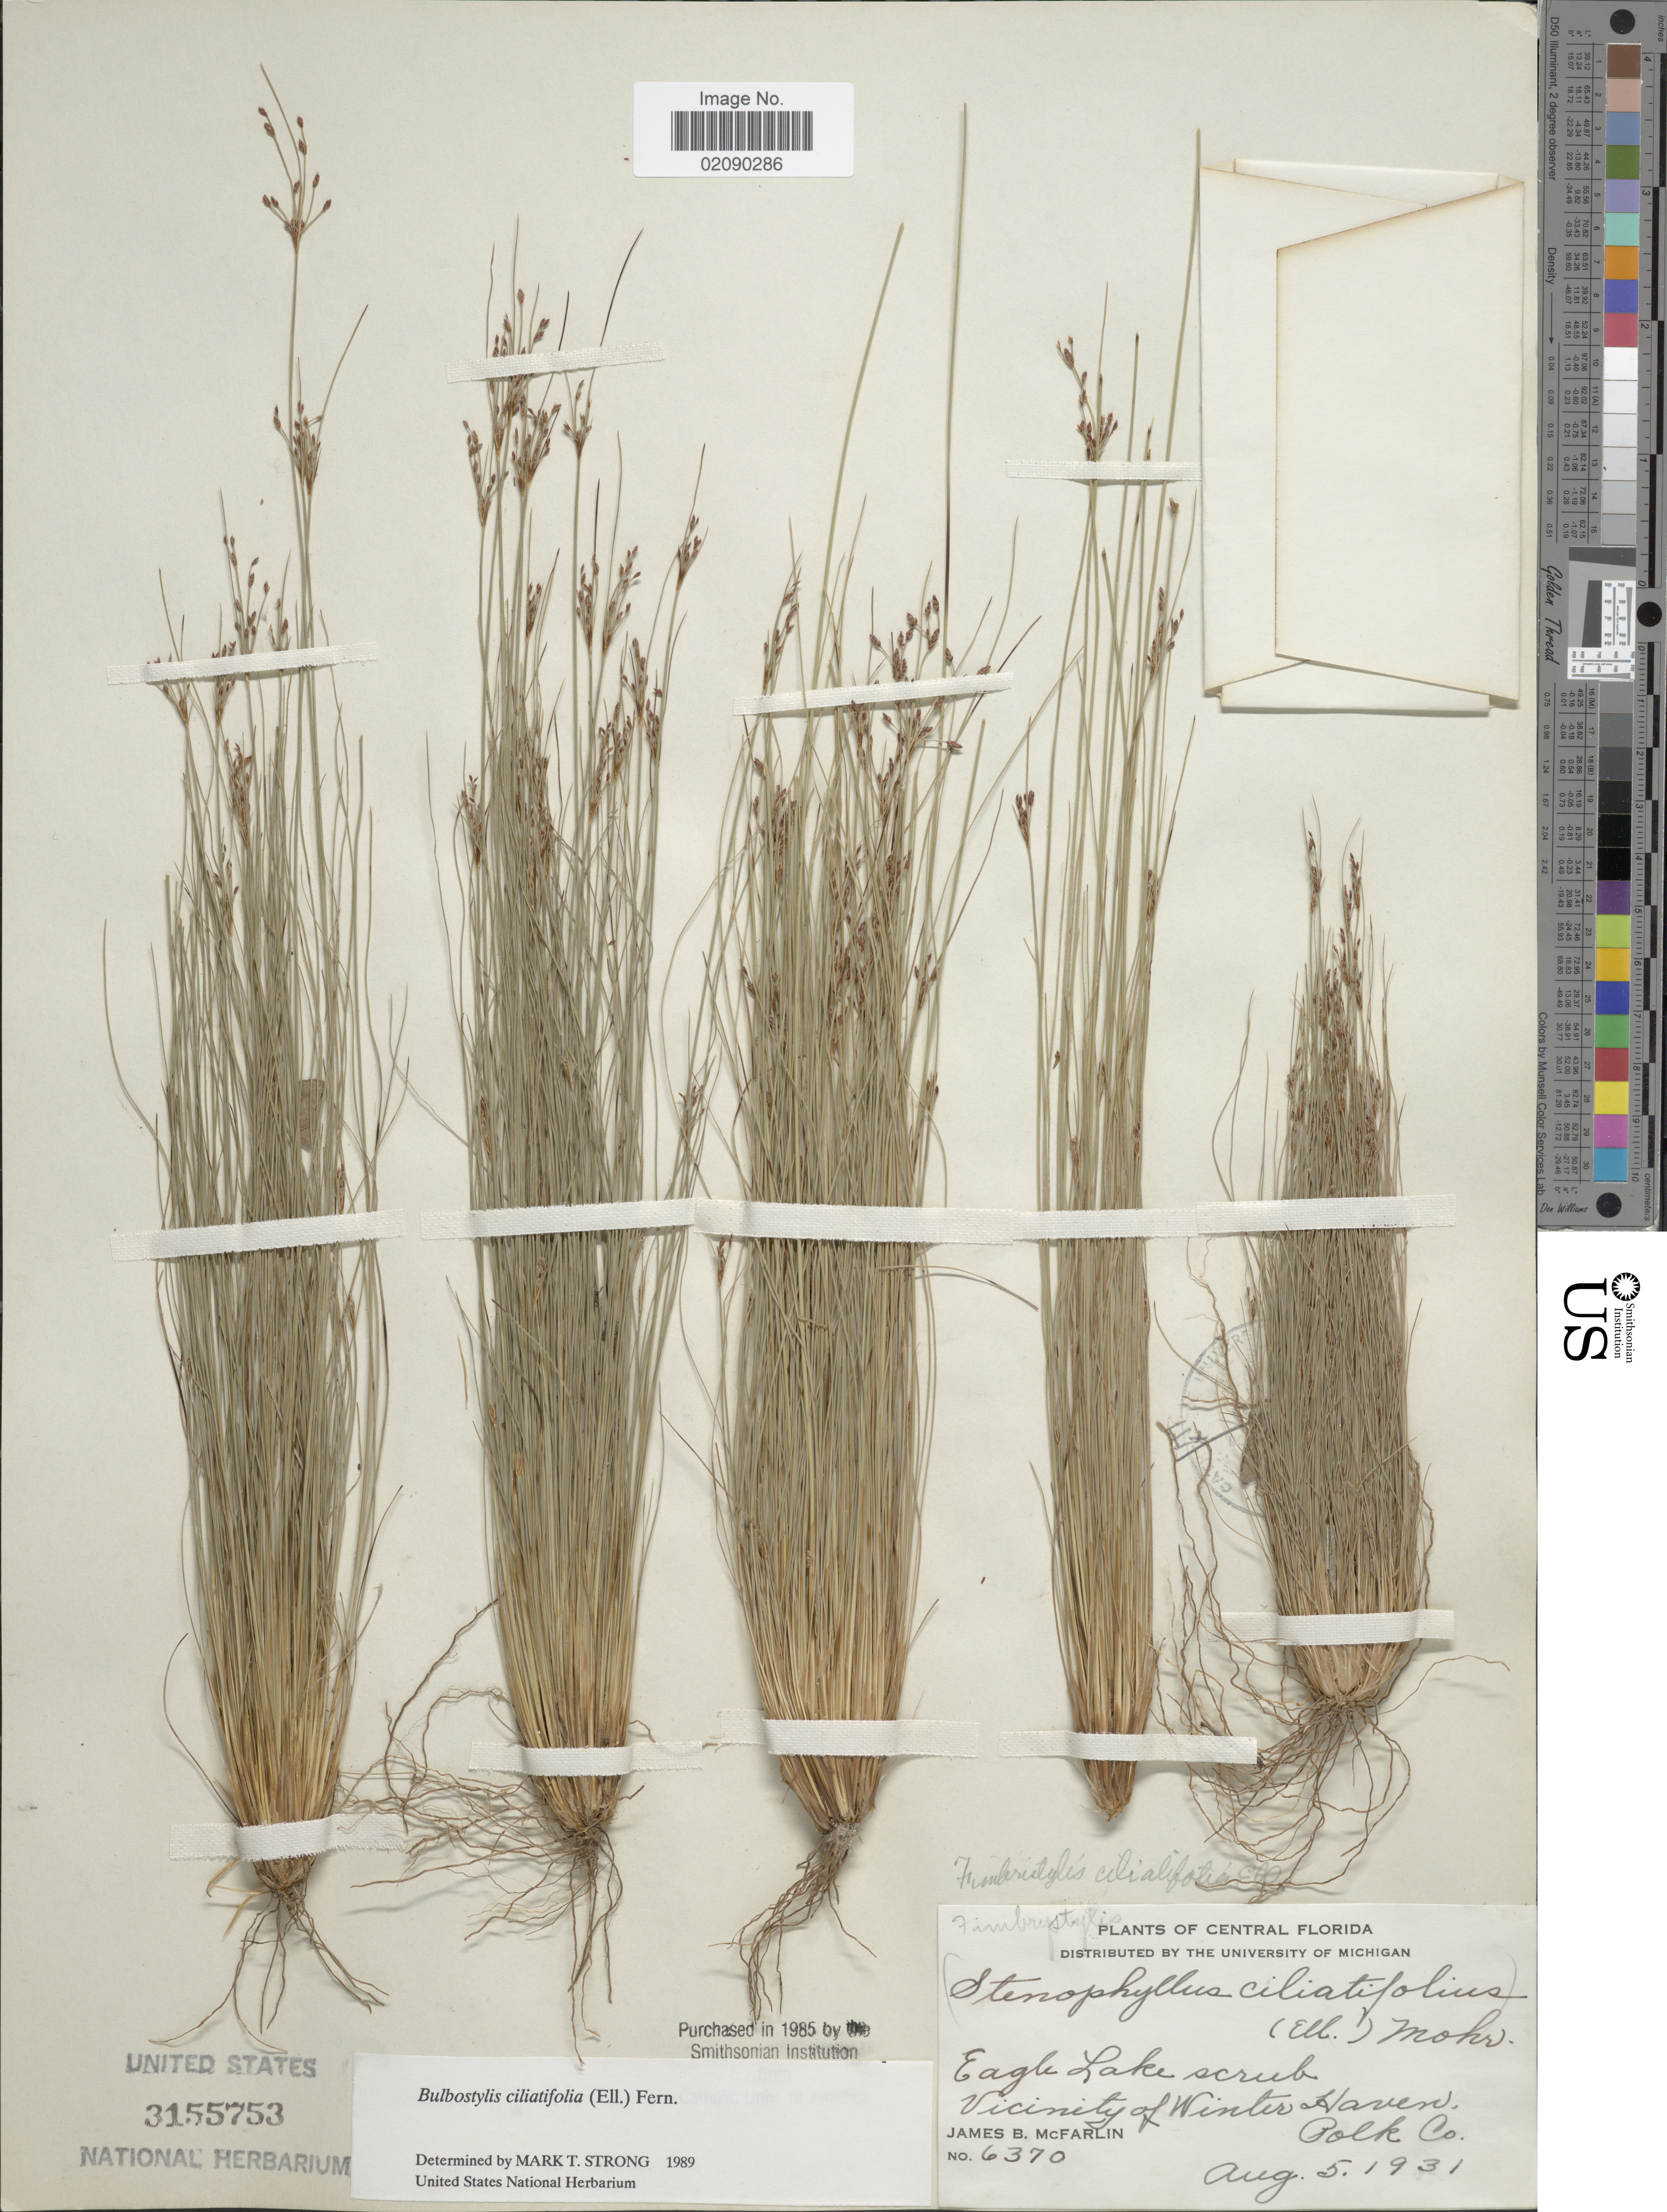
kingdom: Plantae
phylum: Tracheophyta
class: Liliopsida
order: Poales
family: Cyperaceae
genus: Bulbostylis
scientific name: Bulbostylis ciliatifolia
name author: (Elliott) Fernald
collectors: J. McFarlin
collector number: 6370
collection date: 1931-08-05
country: United States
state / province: Florida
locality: Central Florida. Eagle Lake scrub. Vicinity of Winter Haven. Polk Co.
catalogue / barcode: US 3155753